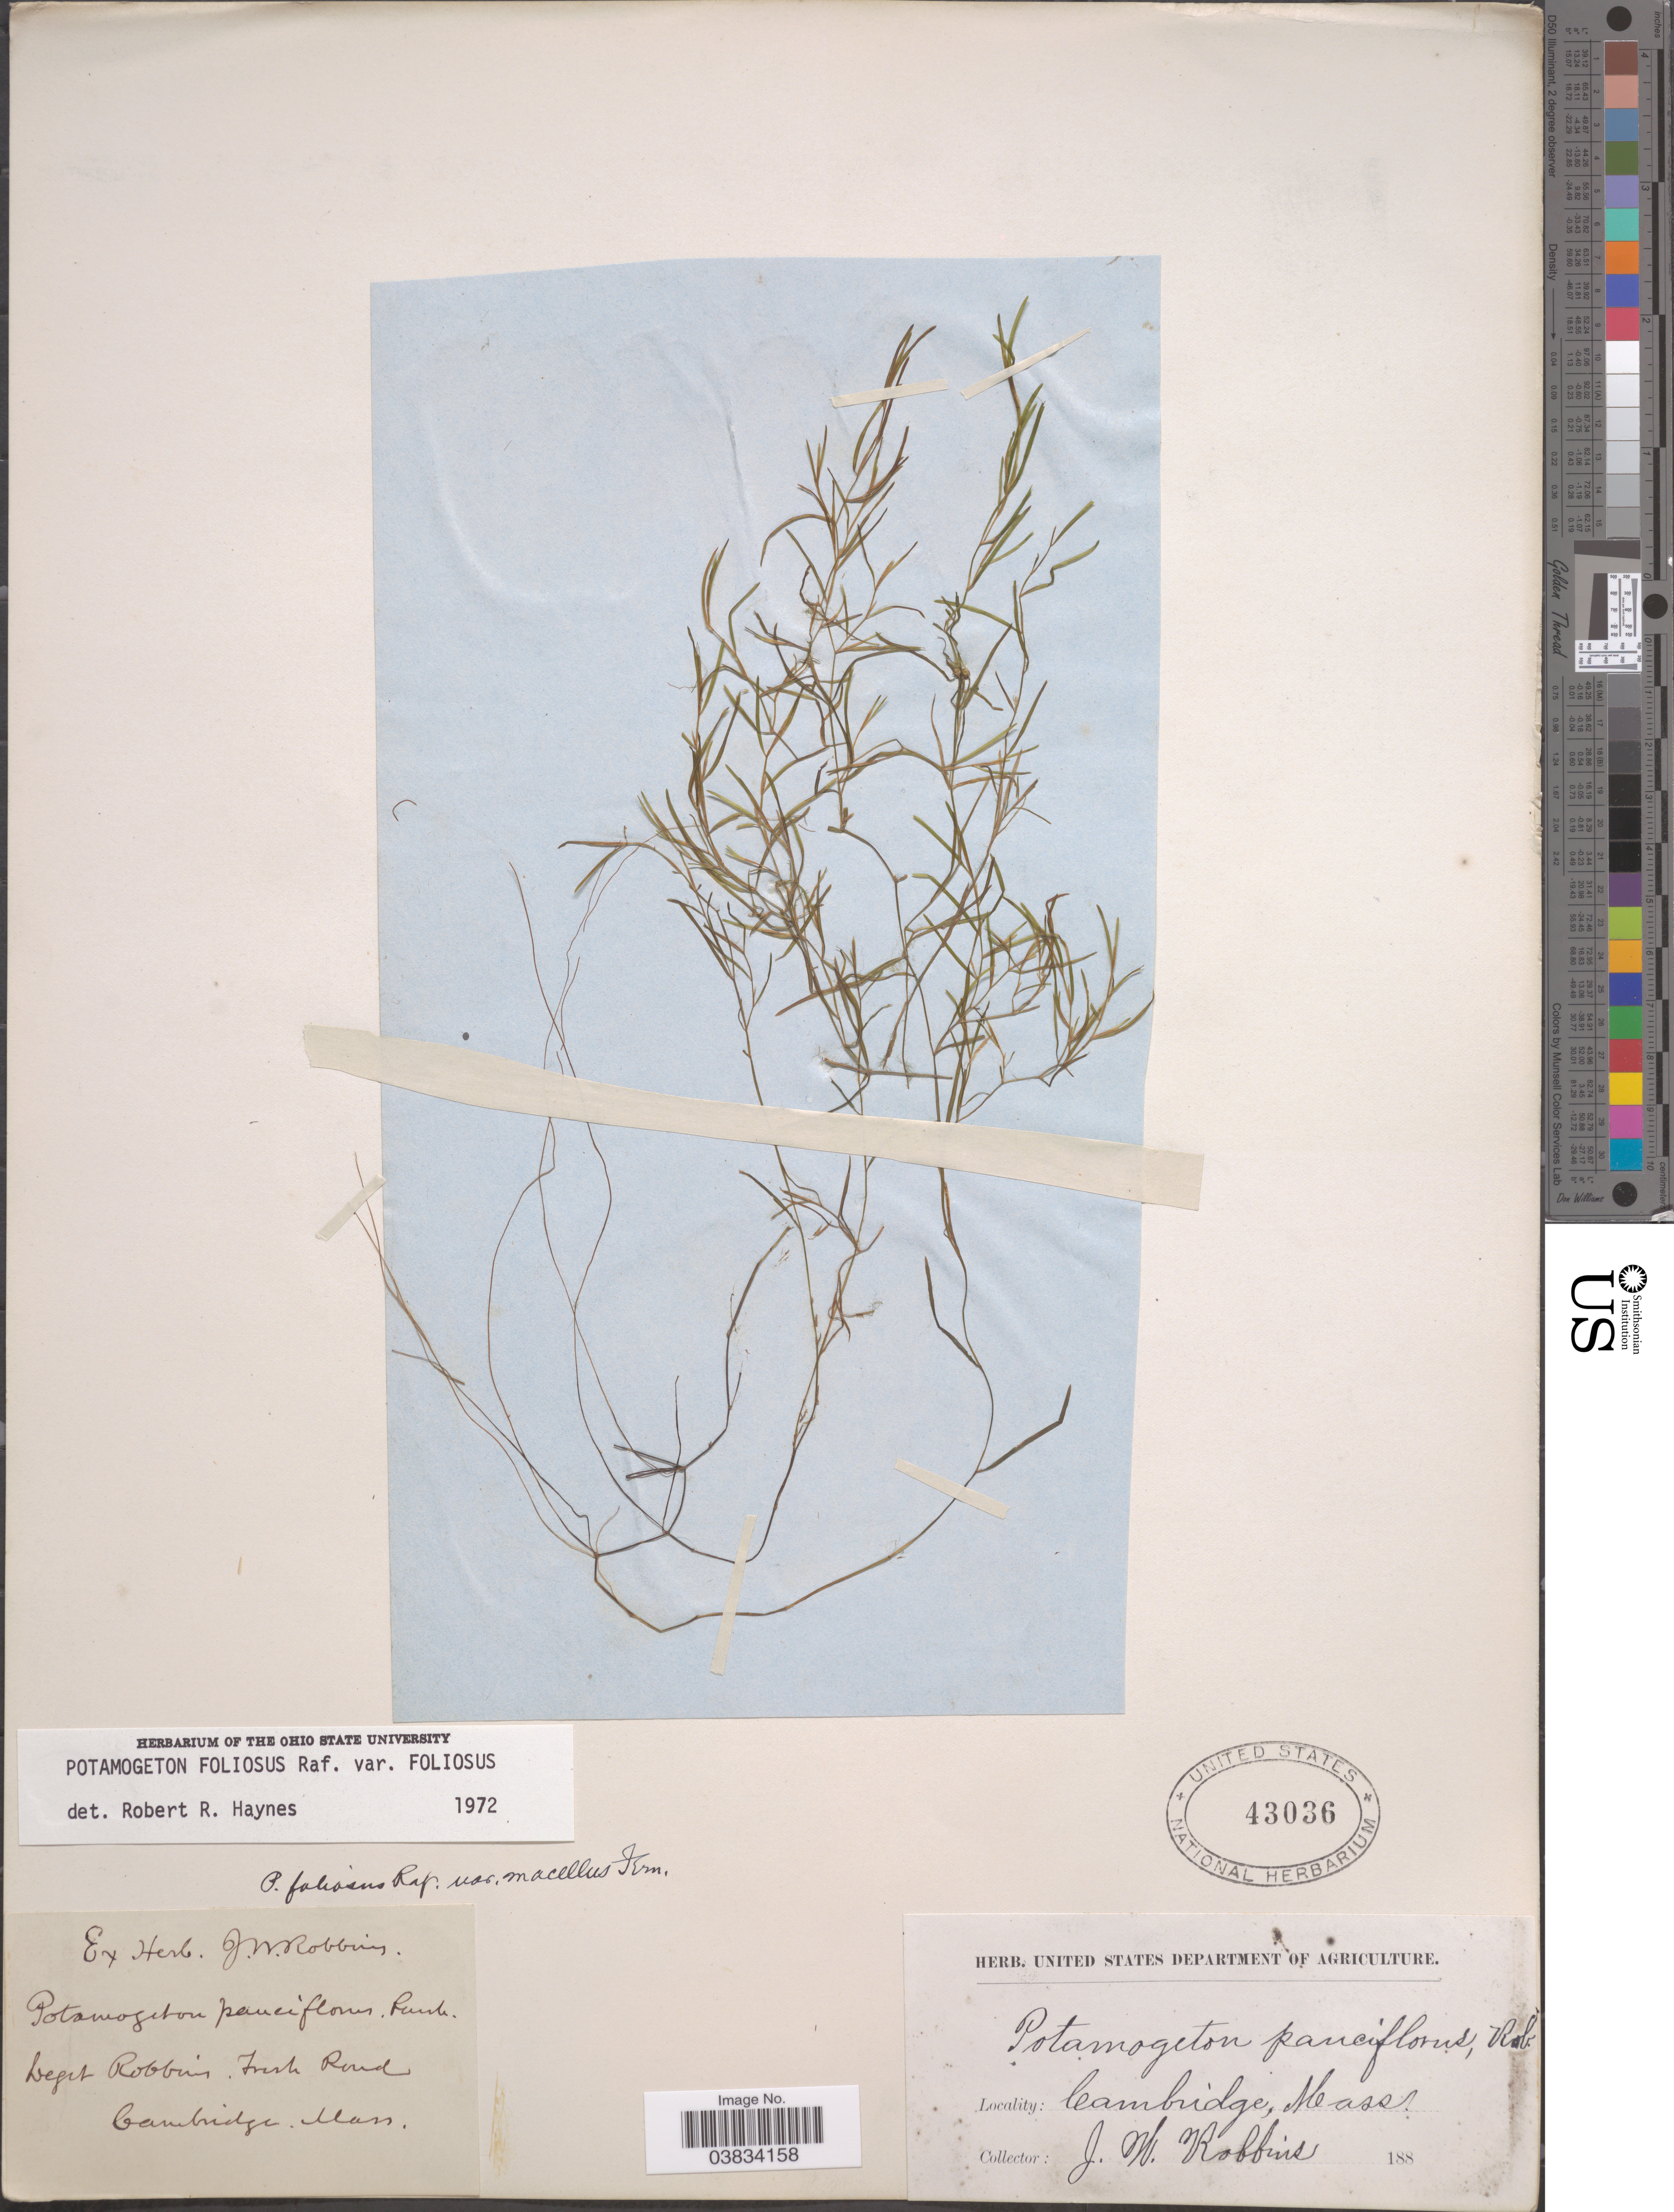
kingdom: Plantae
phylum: Tracheophyta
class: Liliopsida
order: Alismatales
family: Potamogetonaceae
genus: Potamogeton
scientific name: Potamogeton foliosus var. foliosus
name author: Raf.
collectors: J. W. Robbins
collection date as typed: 188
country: United States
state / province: Massachusetts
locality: Fresh Pond, Cambridge.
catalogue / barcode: US 43036